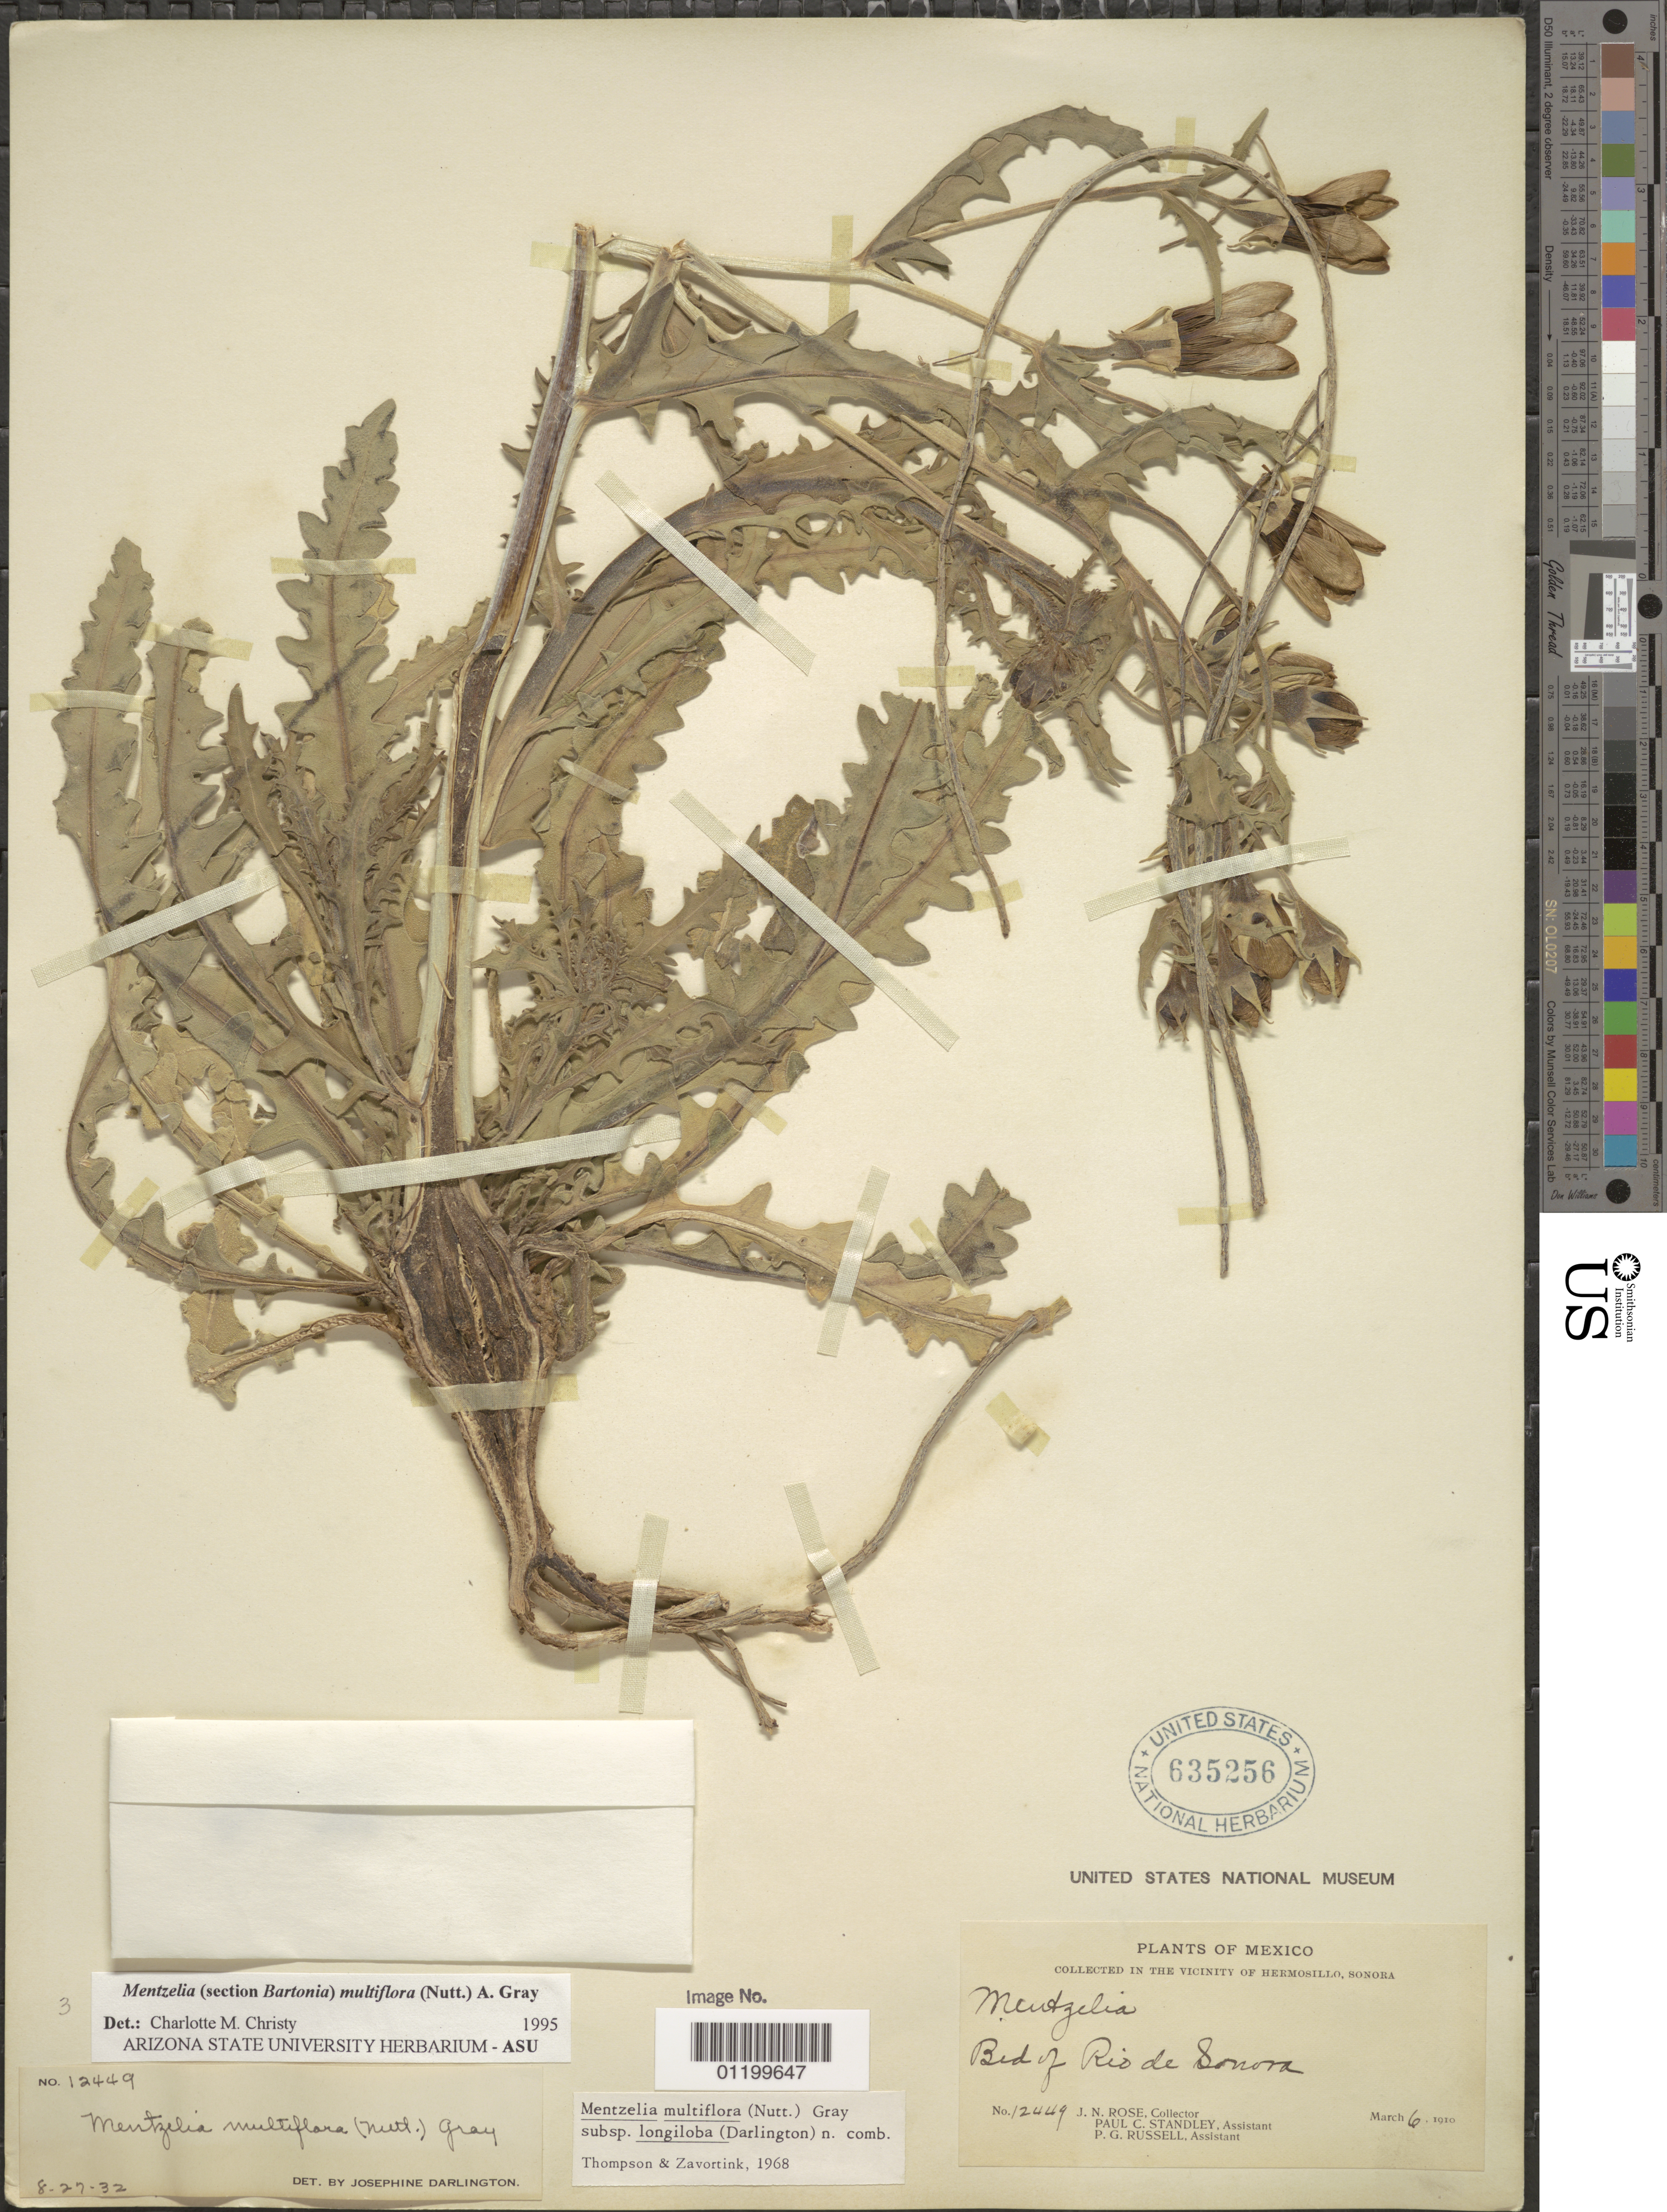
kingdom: Plantae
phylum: Tracheophyta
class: Magnoliopsida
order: Cornales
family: Loasaceae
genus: Mentzelia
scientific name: Mentzelia multiflora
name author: (Nutt.) A. Gray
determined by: Christy, C. M.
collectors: J. N. Rose, P. C. Standley & P. G. Russell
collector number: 12449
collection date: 1910-03-06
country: Mexico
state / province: Sonora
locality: in the vicinity of Hermosillo, bed of Rio de Sonora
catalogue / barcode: US 635256